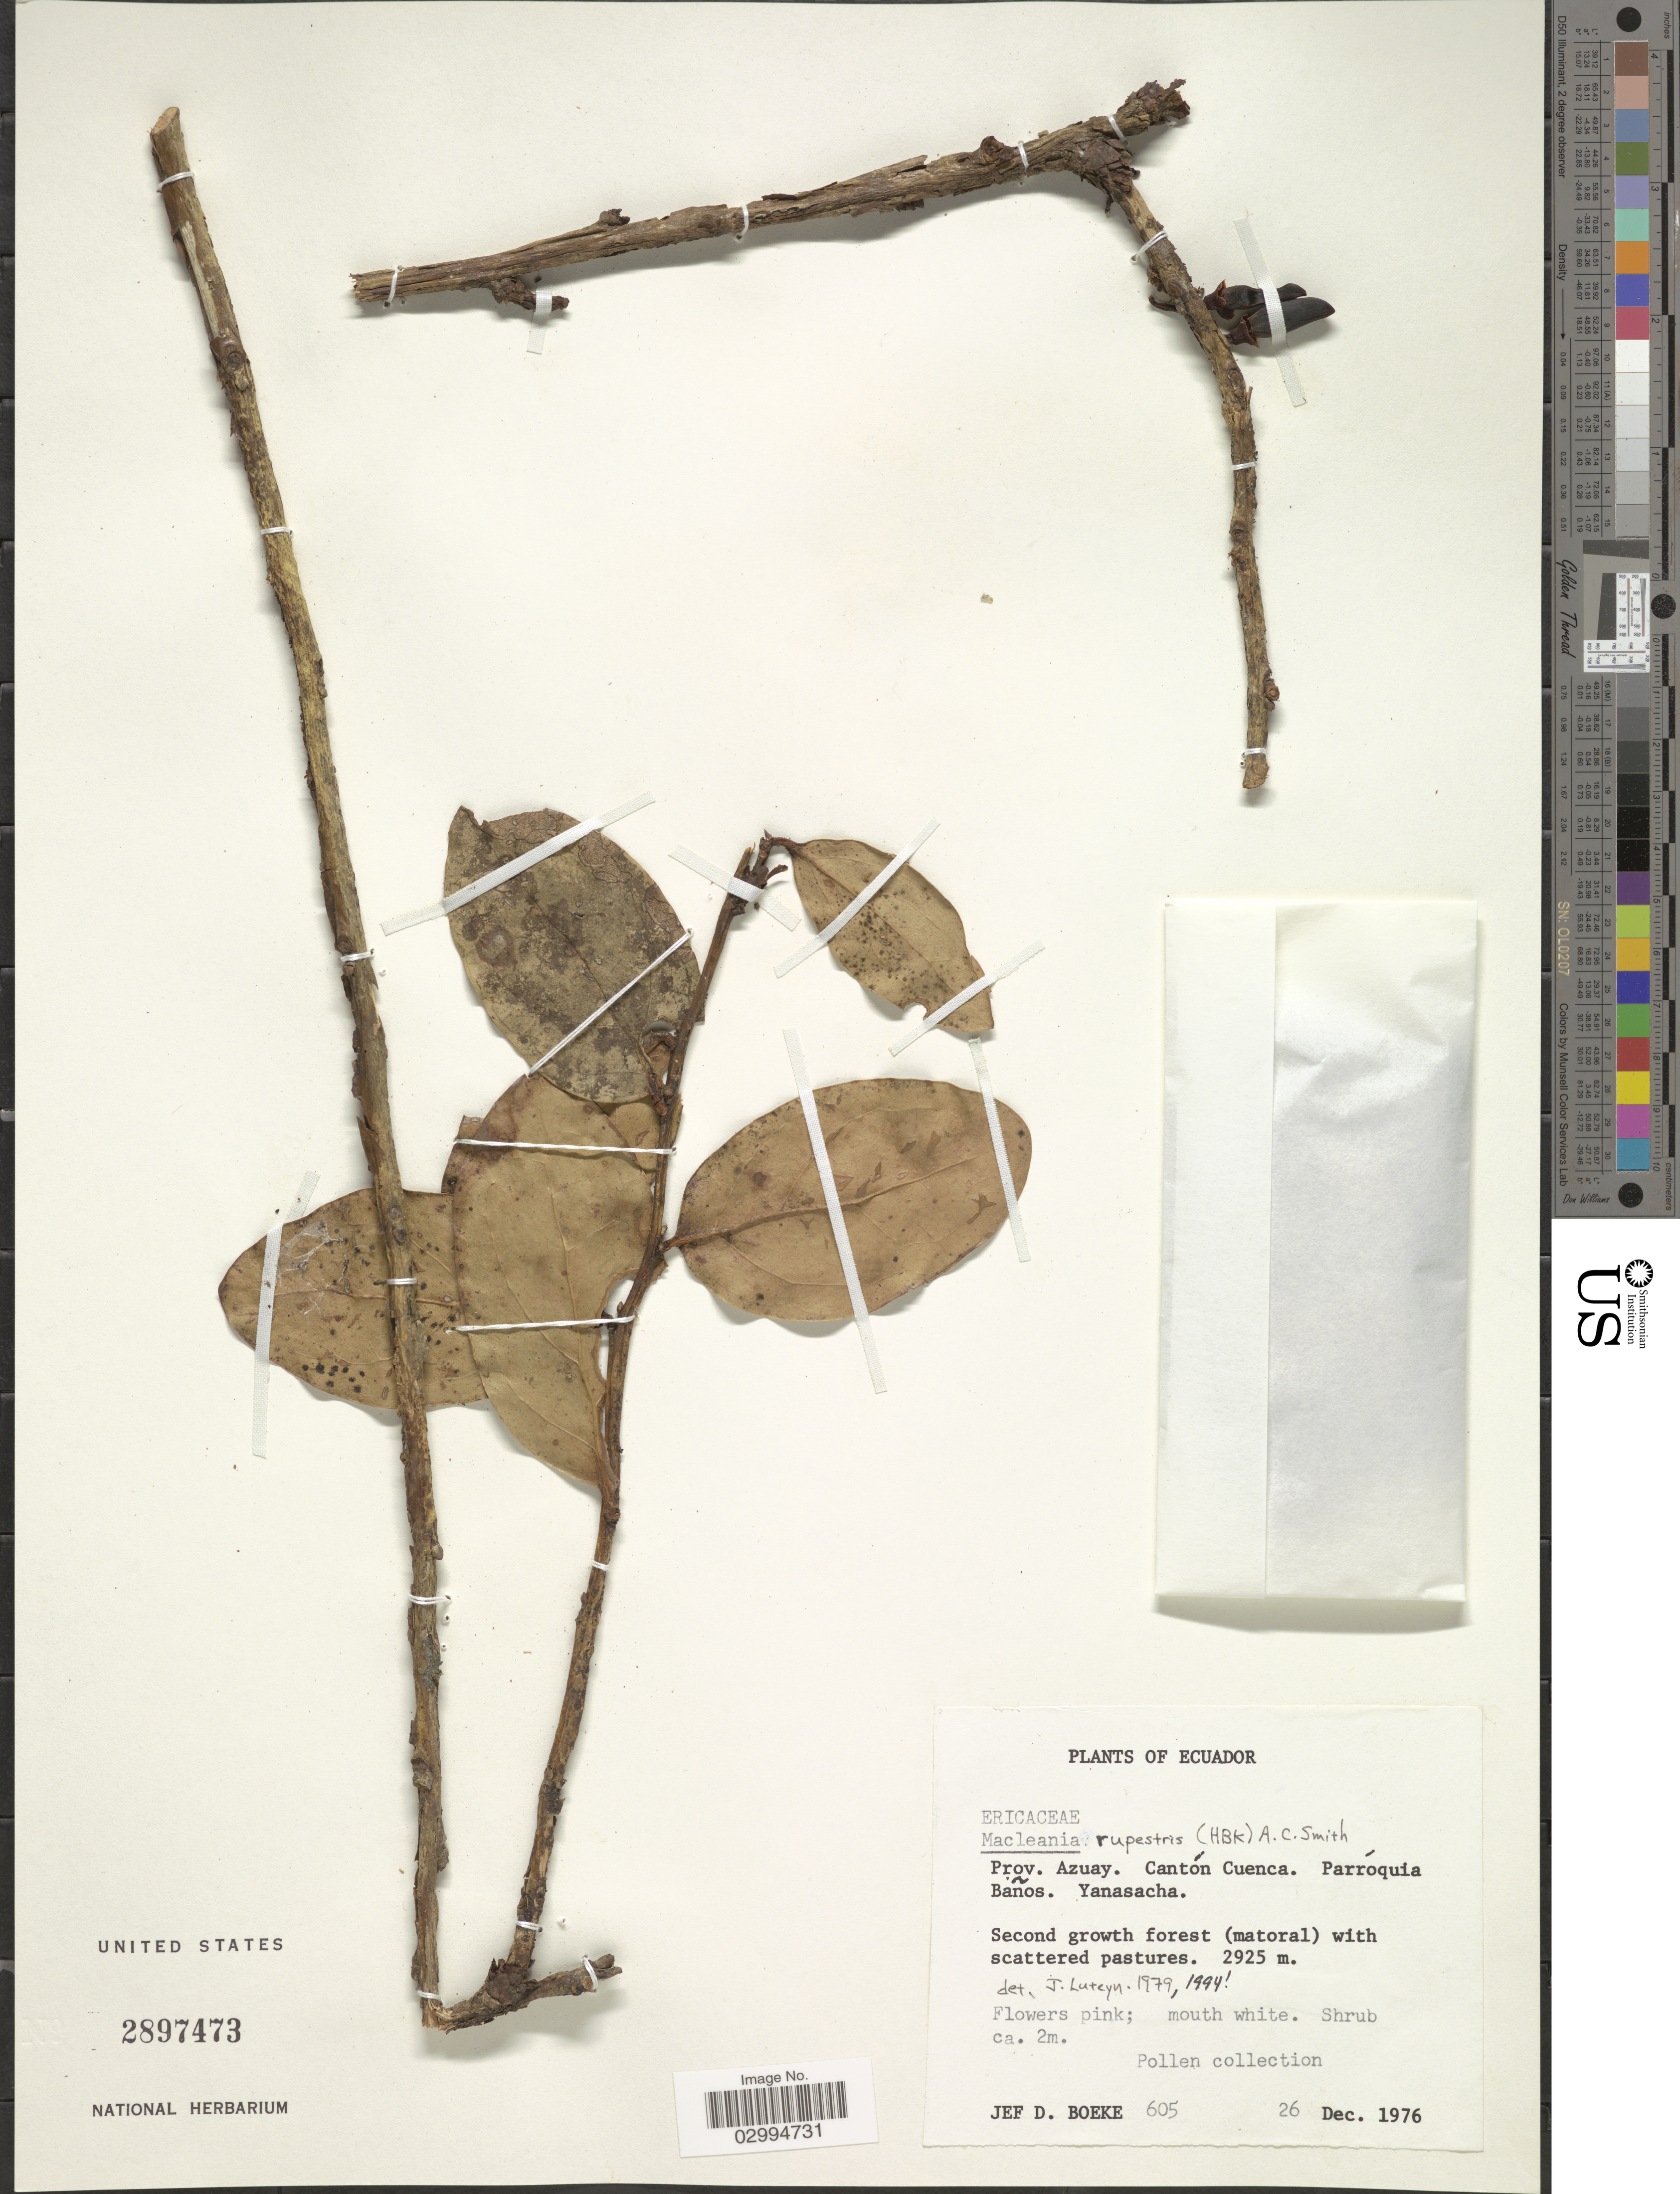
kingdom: Plantae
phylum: Tracheophyta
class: Magnoliopsida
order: Ericales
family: Ericaceae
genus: Macleania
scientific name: Macleania rupestris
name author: (Kunth) A.C. Sm.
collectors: J. Boeke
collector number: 605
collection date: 1976-12-26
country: Ecuador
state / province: Azuay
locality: Cantón Cuenca. Parróquia. Baños. Yanasacha.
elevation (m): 2925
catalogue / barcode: US 2897473